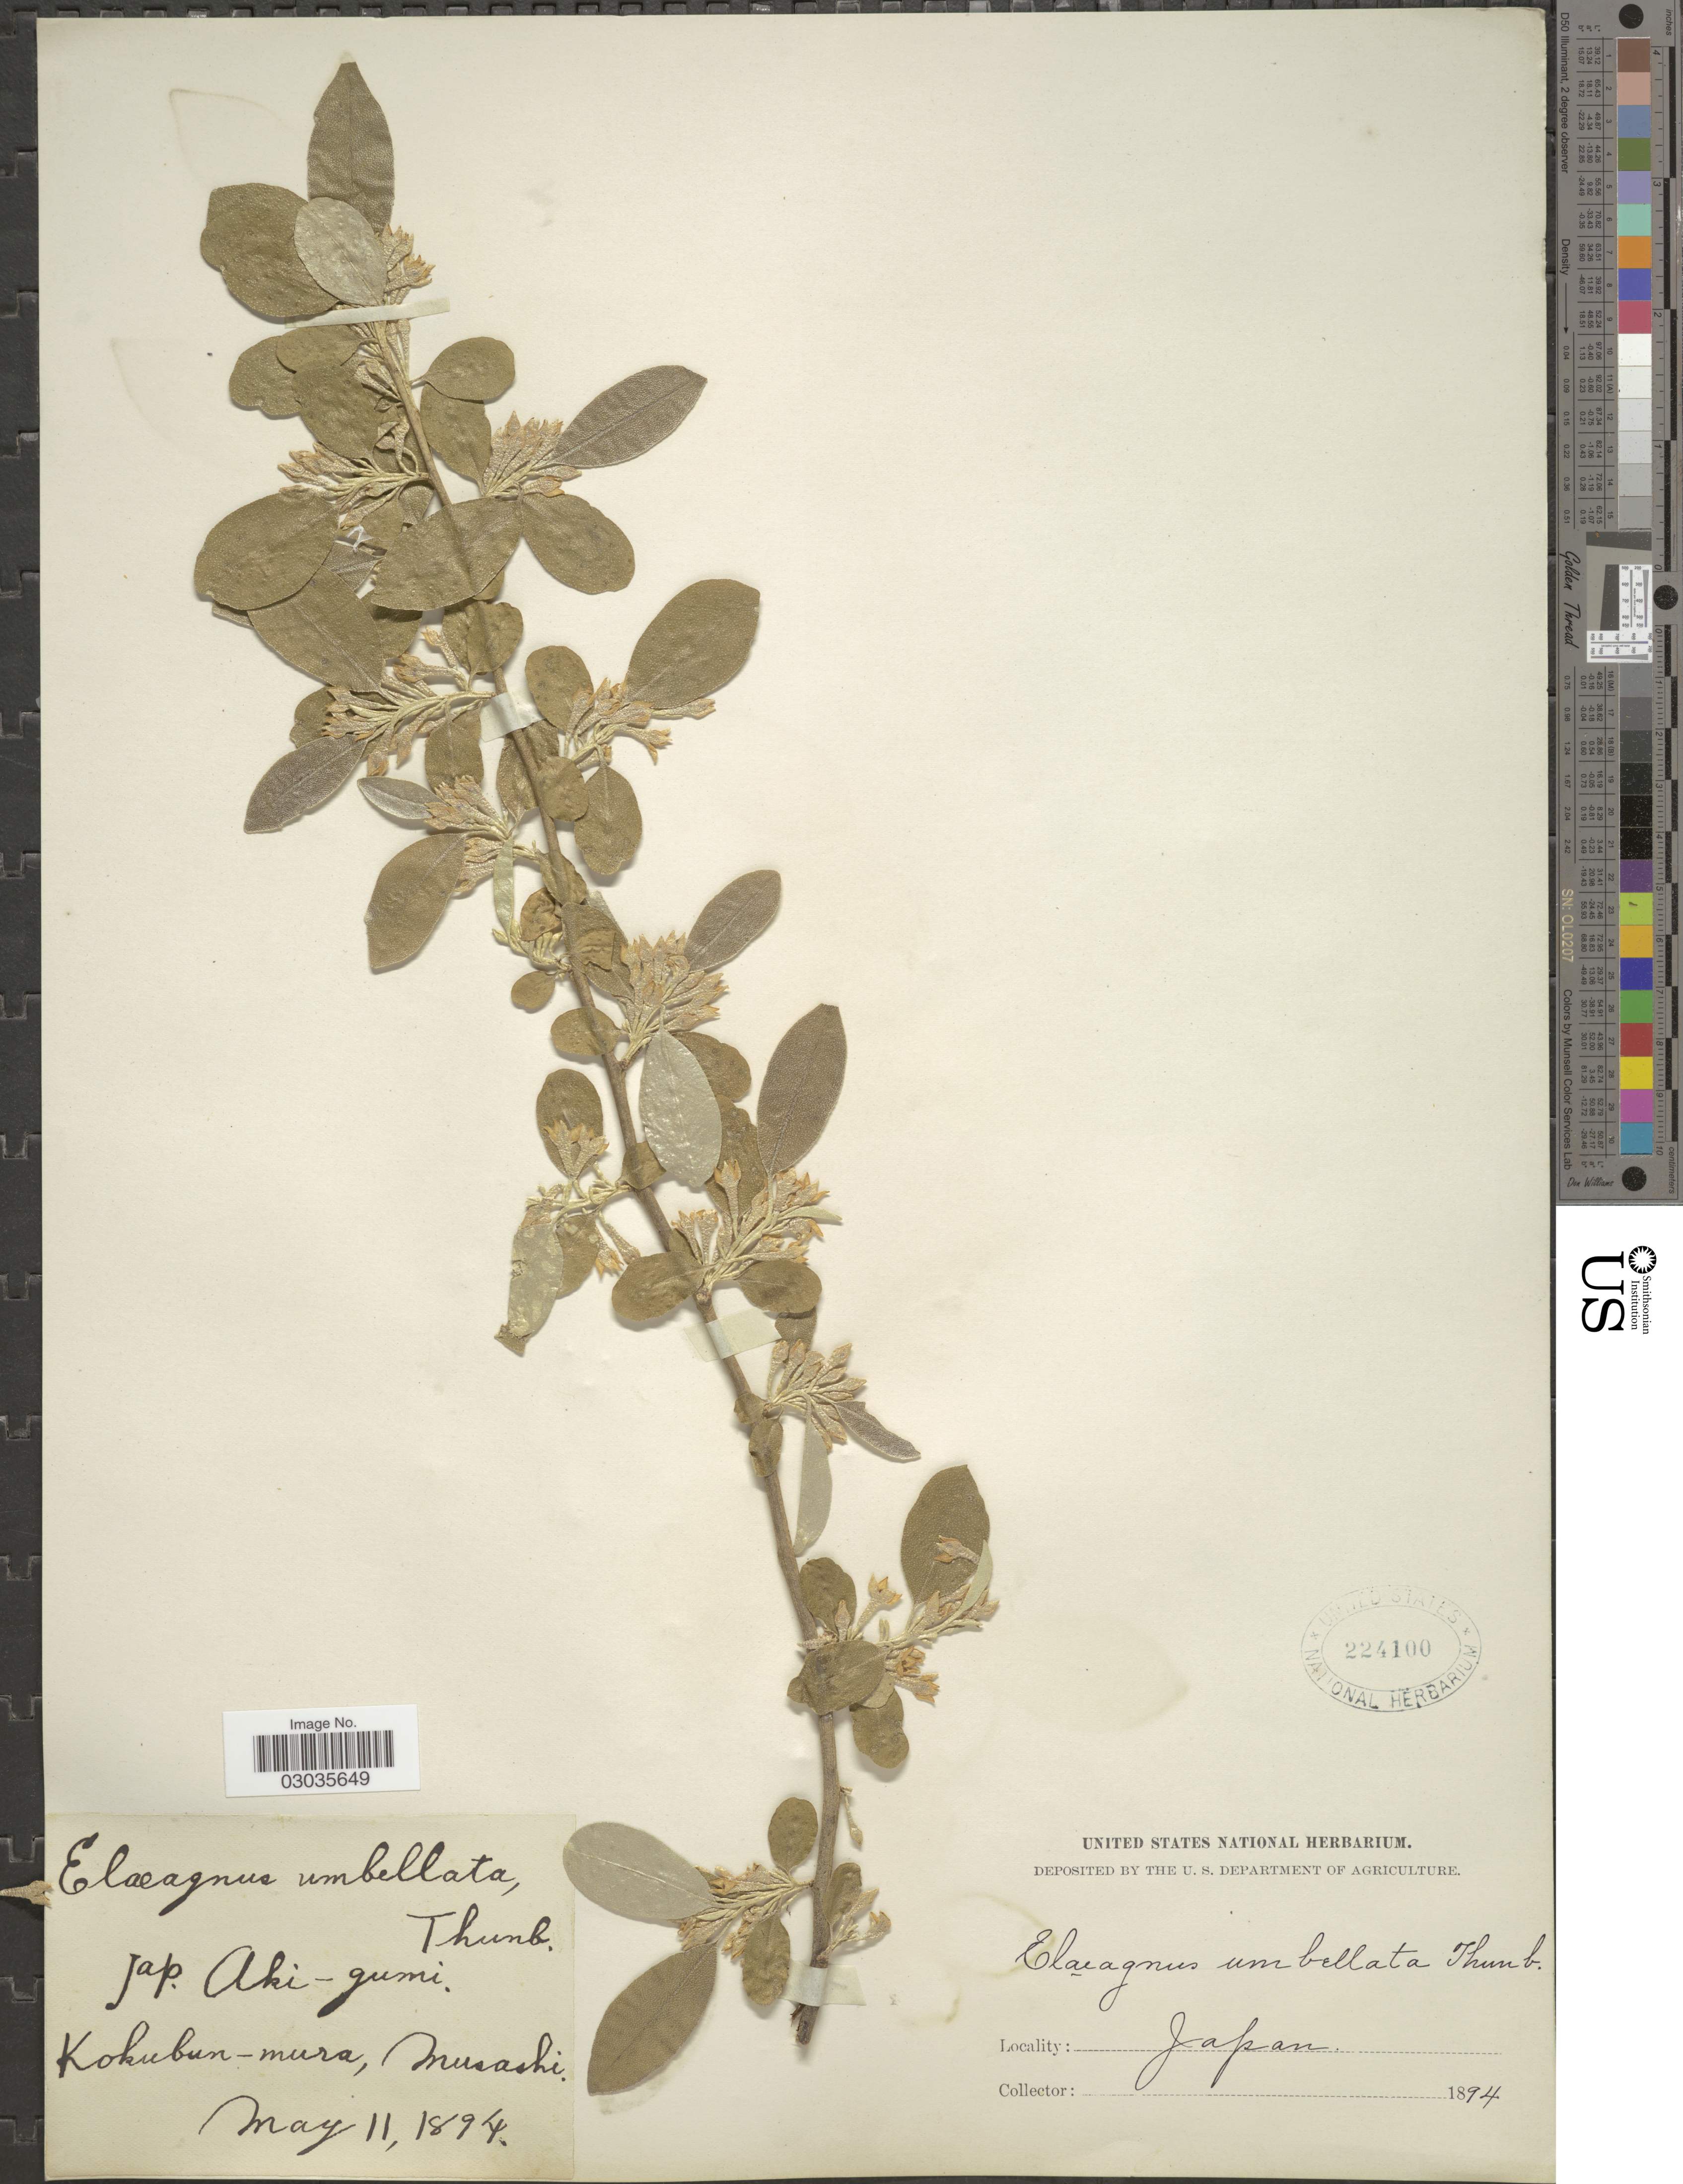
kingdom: Plantae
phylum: Tracheophyta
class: Magnoliopsida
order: Rosales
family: Elaeagnaceae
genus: Elaeagnus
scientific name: Elaeagnus umbellata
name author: Thunb.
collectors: ex herb. United States National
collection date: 1894-05-11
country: Japan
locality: Kokubun-mura, Musashi.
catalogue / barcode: US 224100